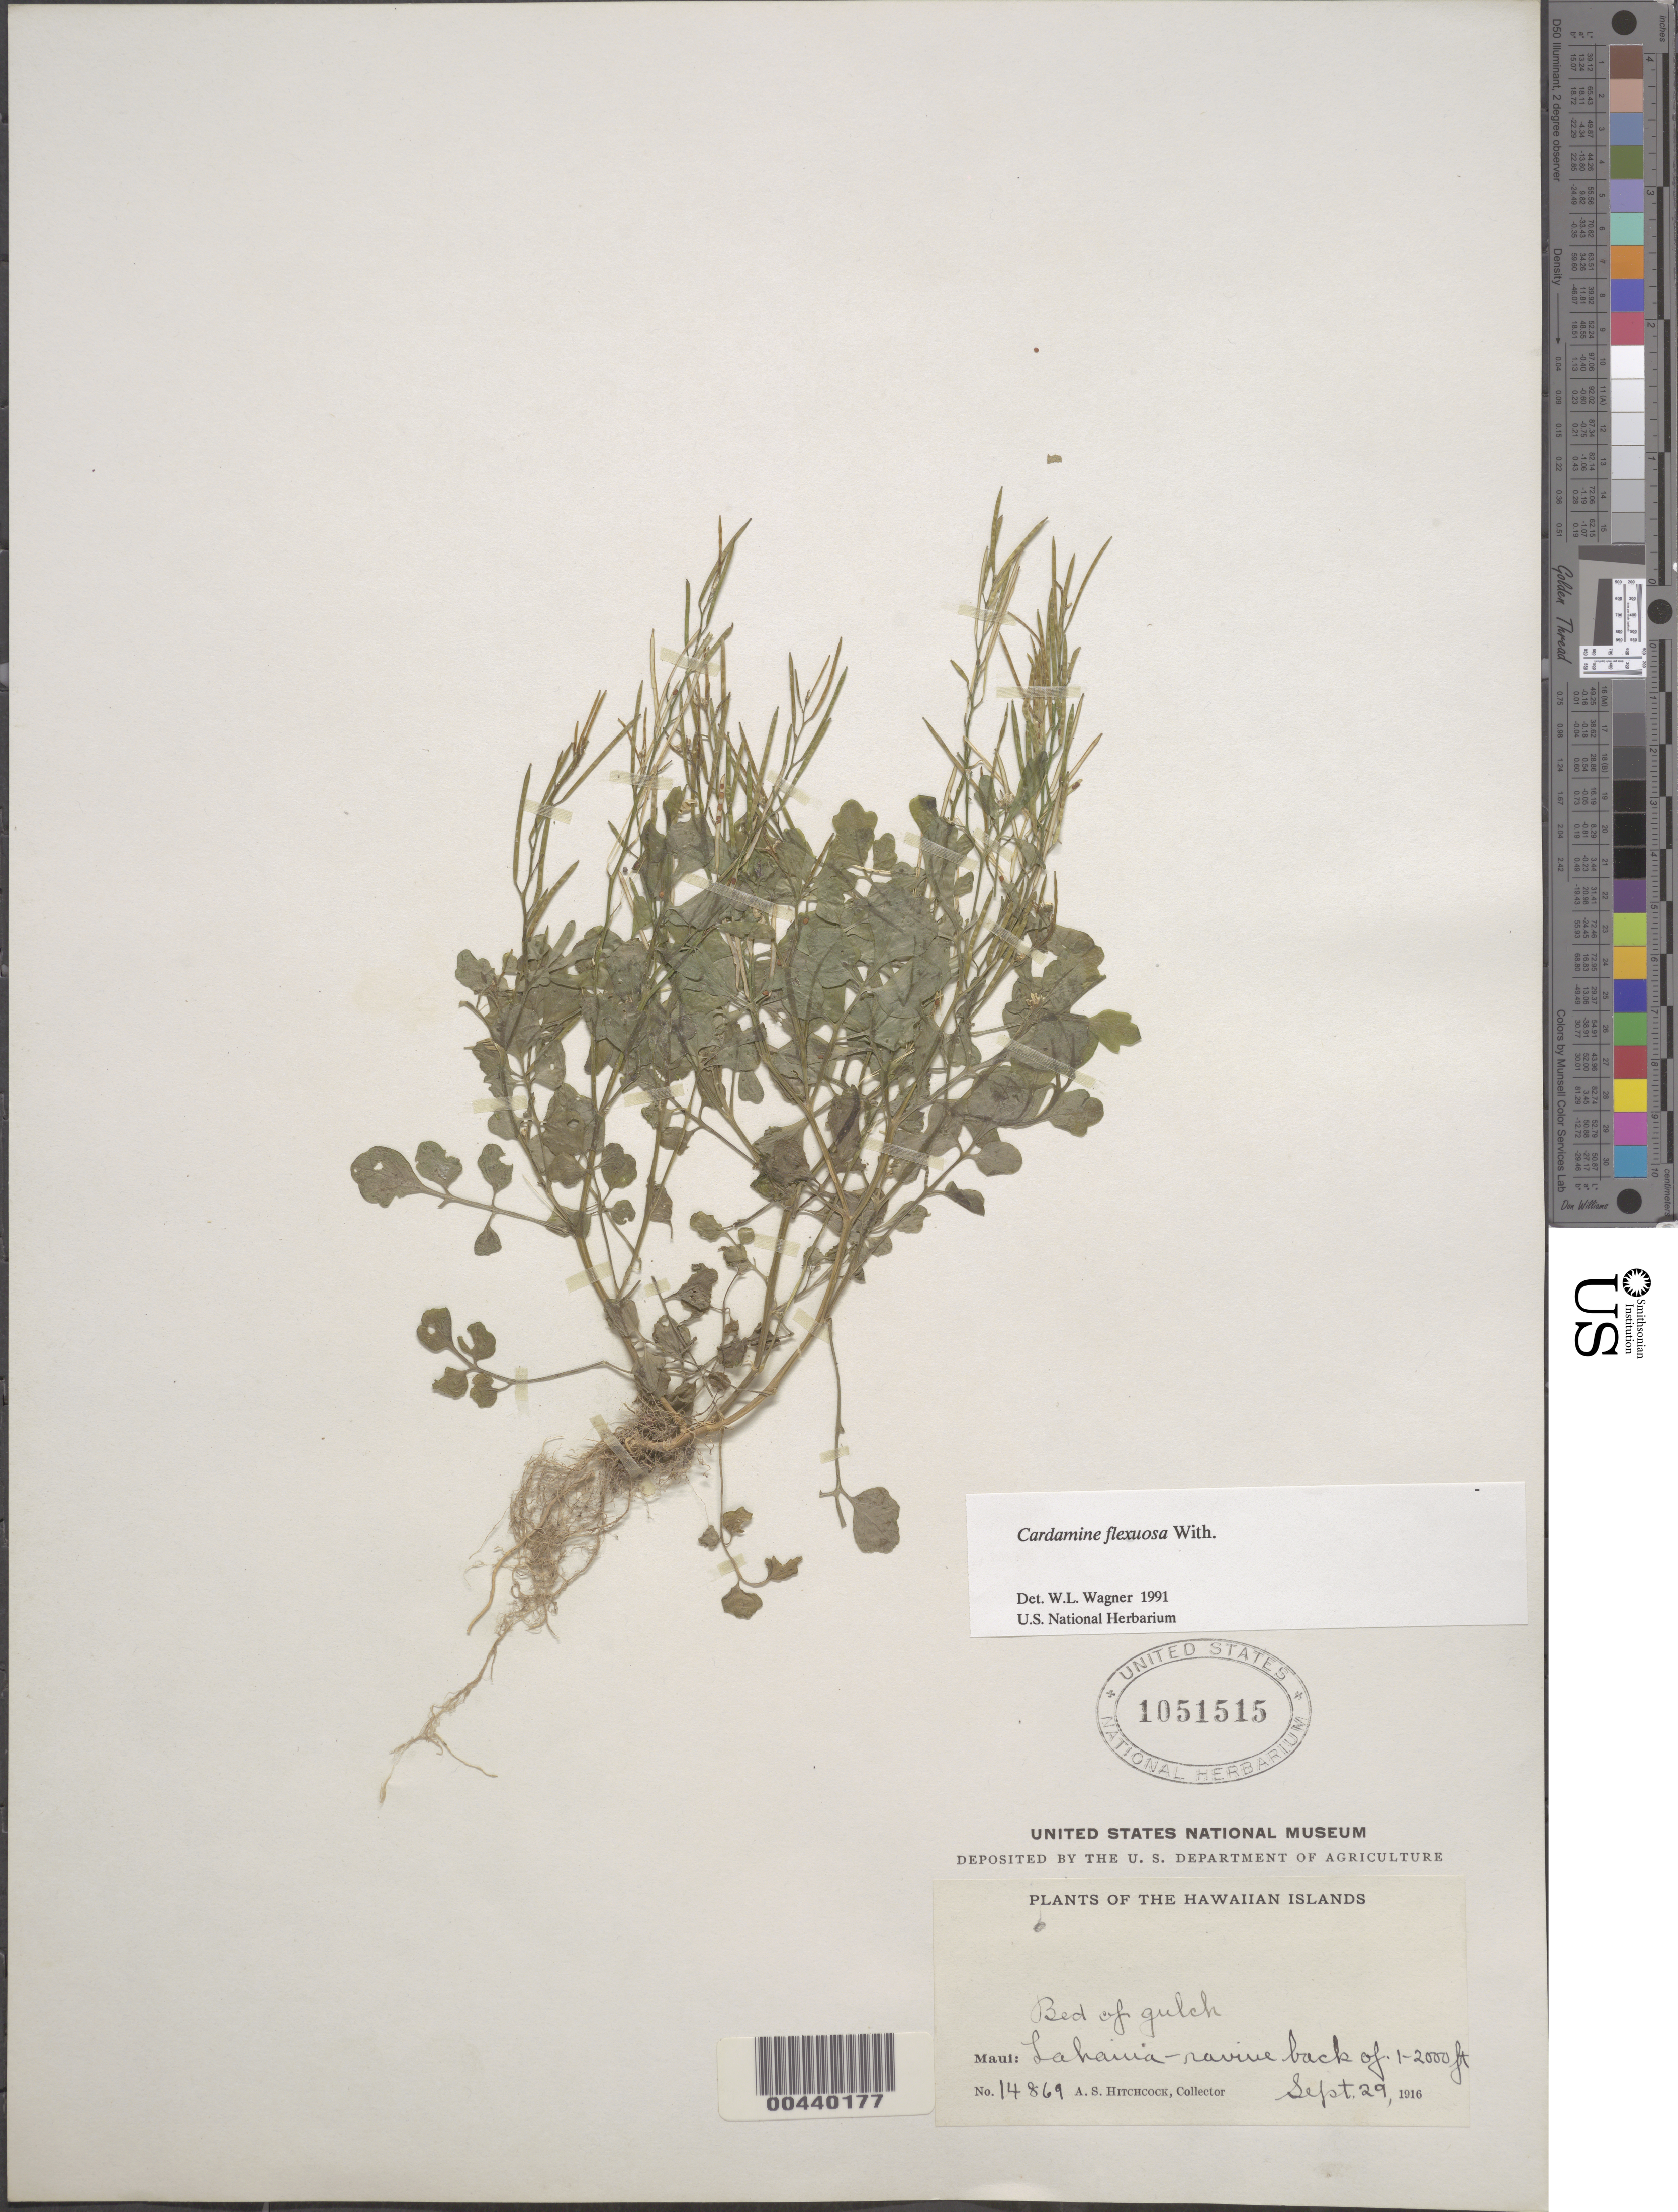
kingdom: Plantae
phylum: Tracheophyta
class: Magnoliopsida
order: Brassicales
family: Brassicaceae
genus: Cardamine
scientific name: Cardamine occulta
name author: Hornem.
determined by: Wagner, W. L., (BOT), Smithsonian Institution - National Museum of Natural History (UNITED STATES)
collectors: A. S. Hitchcock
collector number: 14869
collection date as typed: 29 Sep 1916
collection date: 1916-09-29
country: United States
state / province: Hawaii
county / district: Maui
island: Maui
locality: Lahaina - ravine back of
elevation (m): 305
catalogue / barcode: US 1051515